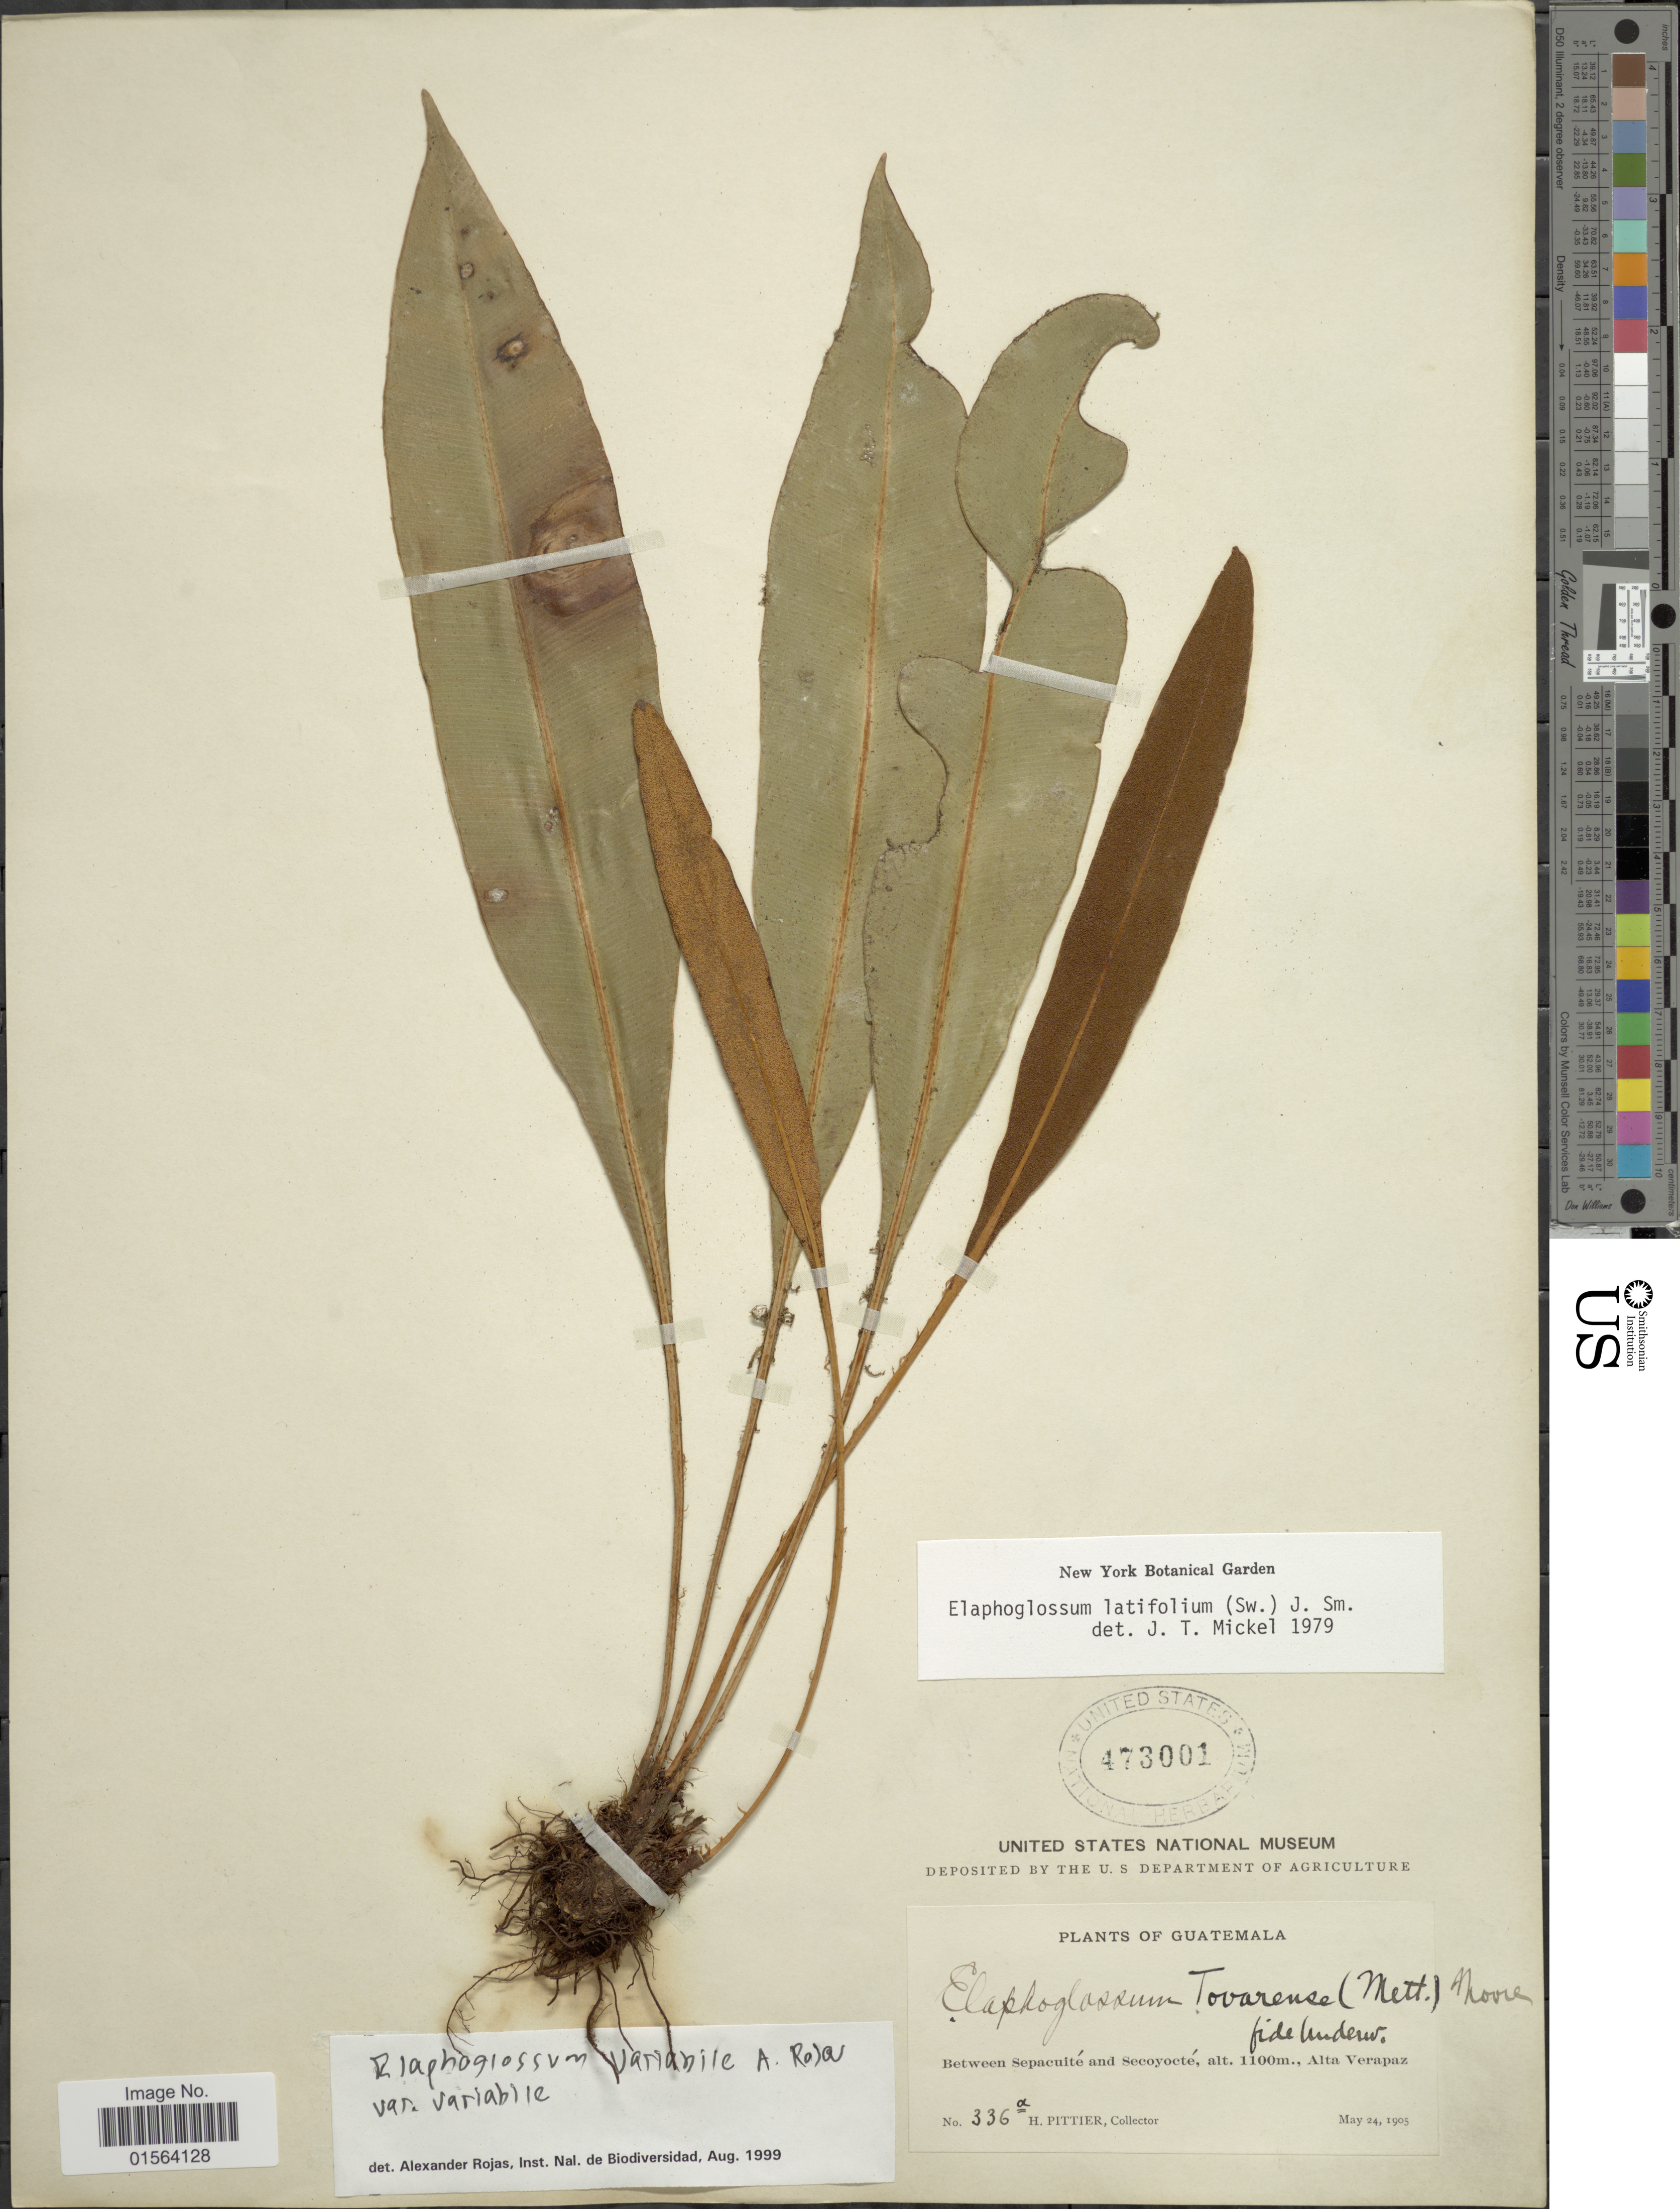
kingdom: Plantae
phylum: Tracheophyta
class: Polypodiopsida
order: Polypodiales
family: Dryopteridaceae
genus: Elaphoglossum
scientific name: Elaphoglossum latifolium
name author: (Sw.) J. Sm.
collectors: H. F. Pittier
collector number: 336a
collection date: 1905-05-24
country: Guatemala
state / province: Alta Verapaz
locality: Between Sepacuite and Secoyocte, Alta Verapaz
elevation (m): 1100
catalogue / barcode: US 473001